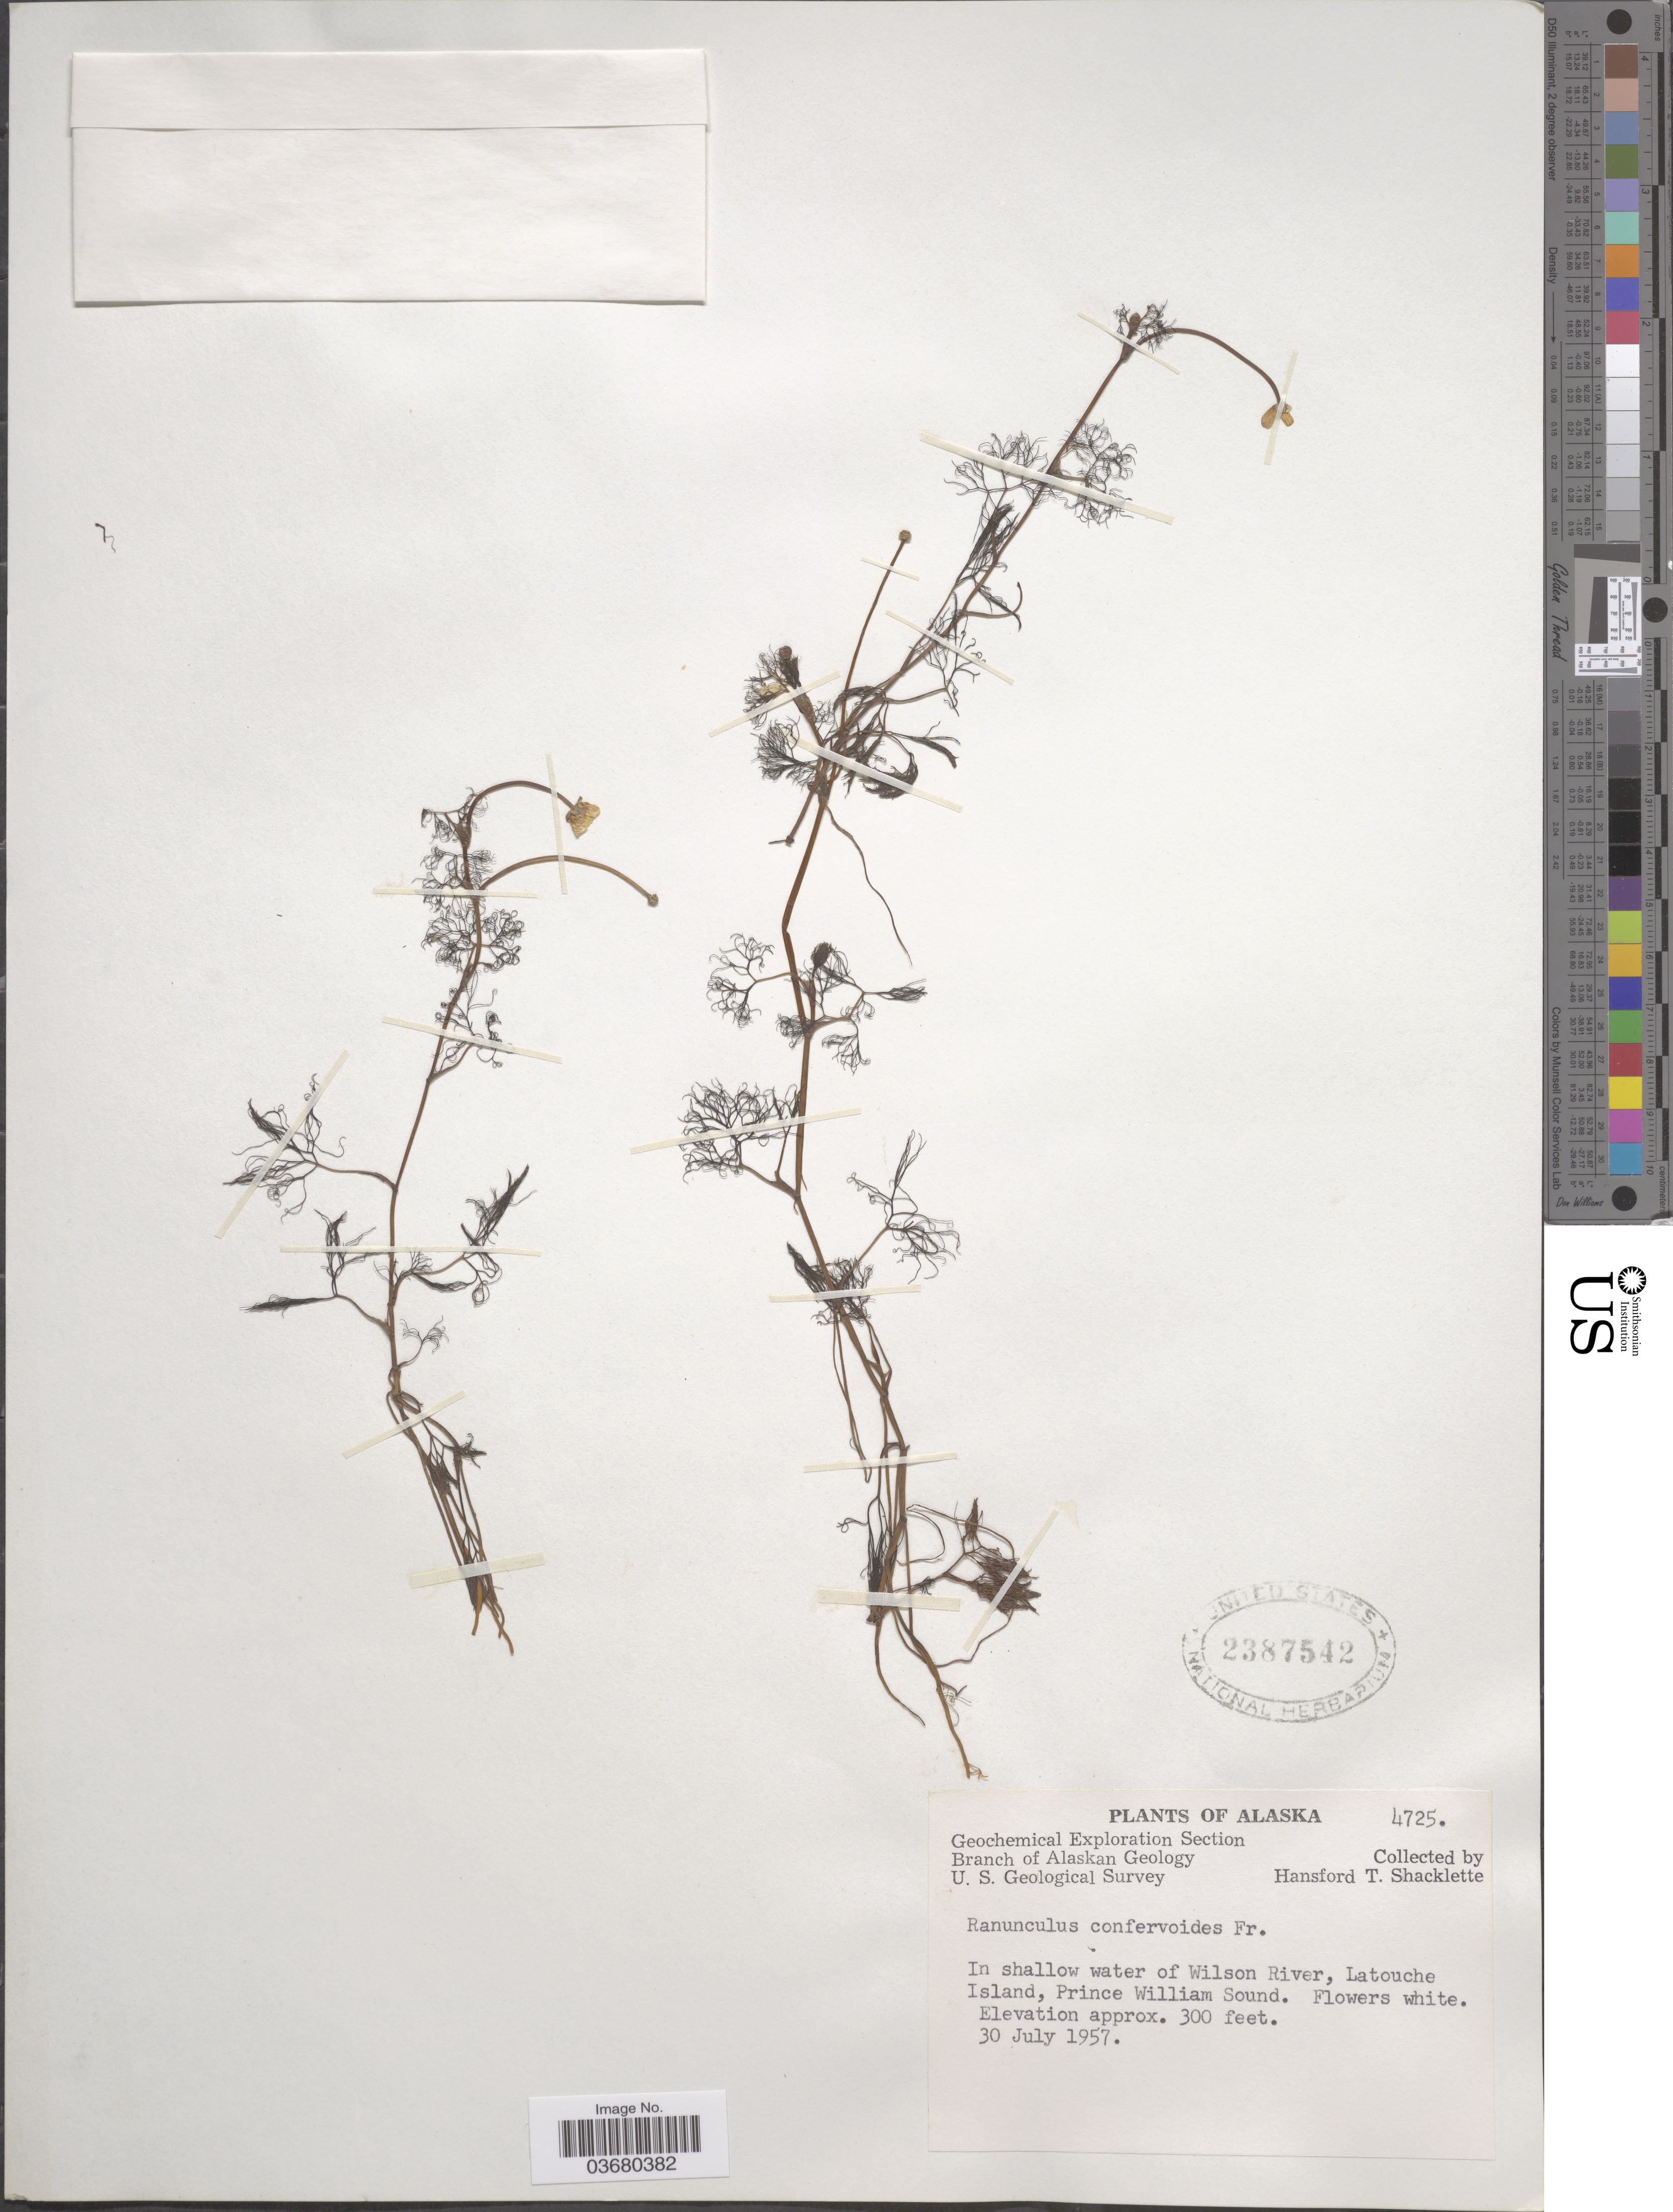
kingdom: Plantae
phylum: Tracheophyta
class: Magnoliopsida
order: Ranunculales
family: Ranunculaceae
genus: Ranunculus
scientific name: Ranunculus trichophyllus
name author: Chaix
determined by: Strong, Mark T., (BOT), Smithsonian Institution - National Museum of Natural History (UNITED STATES)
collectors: H. Shacklette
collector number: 4725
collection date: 1957-07-30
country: United States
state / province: Alaska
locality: In shallow water of Wilson River, Latouche Island, Prince William Sound.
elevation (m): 91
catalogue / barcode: US 2387542